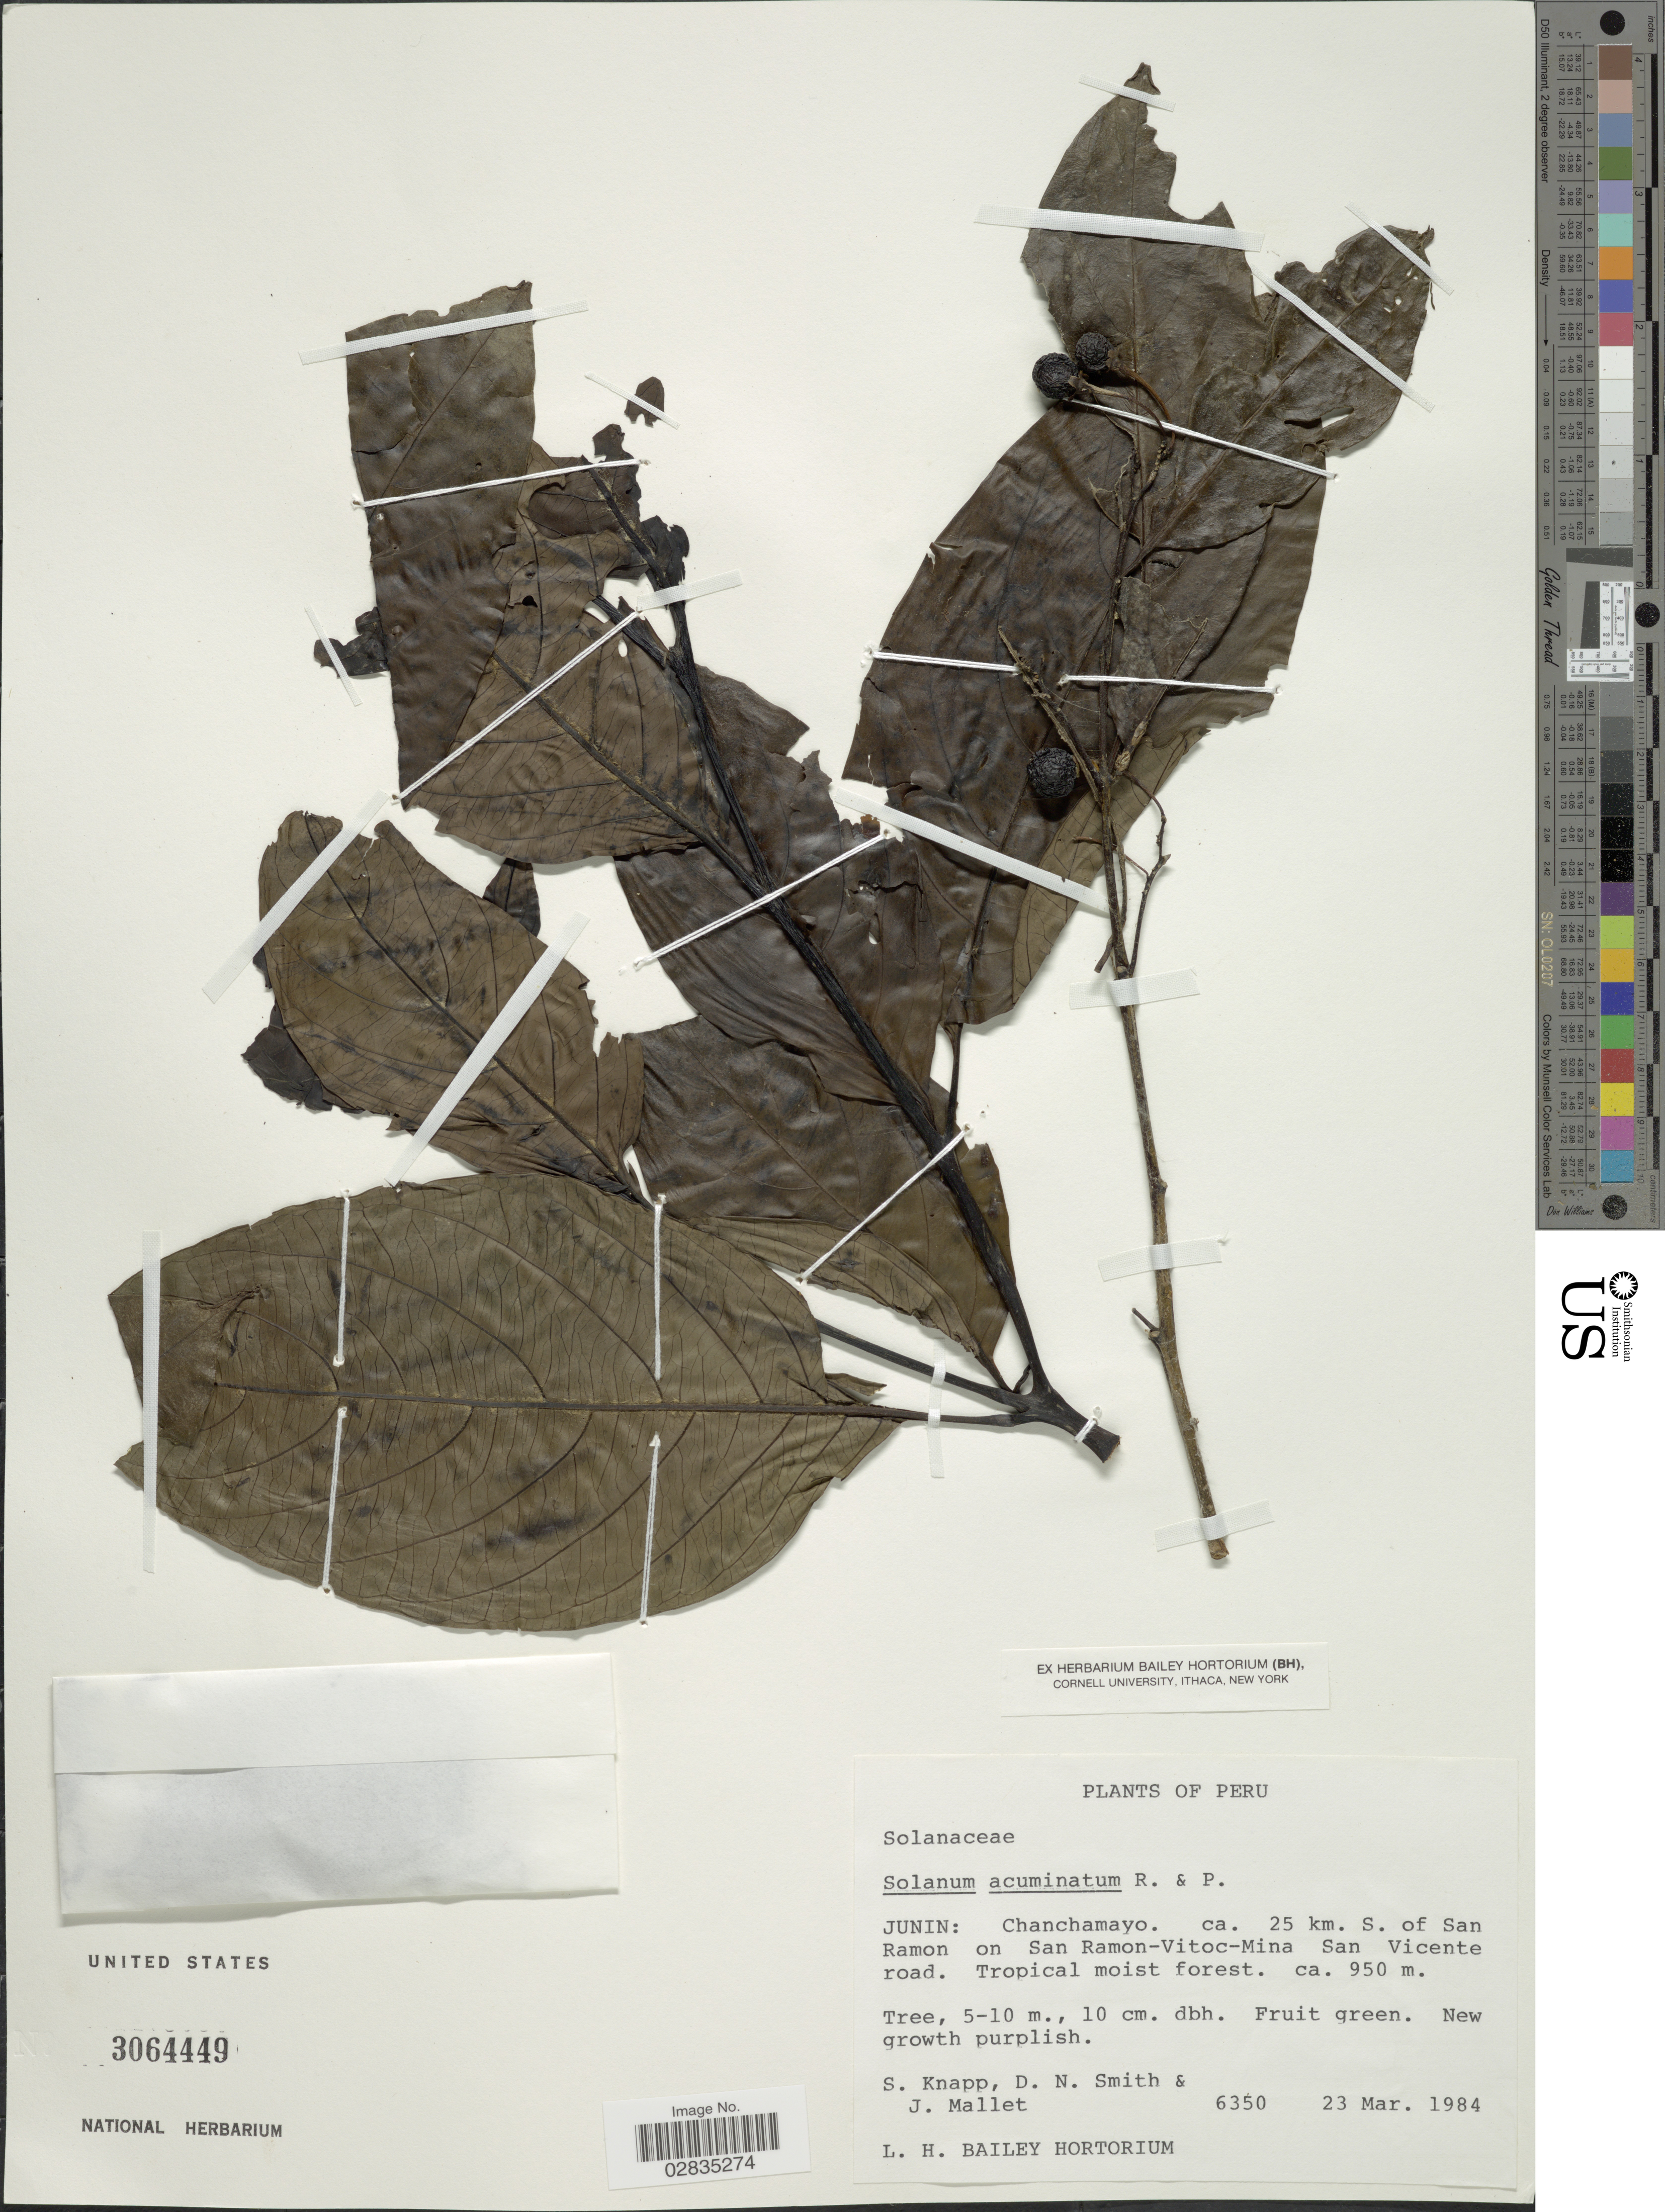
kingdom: Plantae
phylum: Tracheophyta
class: Magnoliopsida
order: Solanales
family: Solanaceae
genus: Solanum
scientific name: Solanum acuminatum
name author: Ruiz & Pav.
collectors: S. Knapp, D. Smith & J. Mallet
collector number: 6350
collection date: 1984-03-23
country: Peru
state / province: Junín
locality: Chanchamayo. ca. 25 km. S. of San Ramon on San Ramon-Vitoc-Mina San Vicente road.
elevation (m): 950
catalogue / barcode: US 3064449